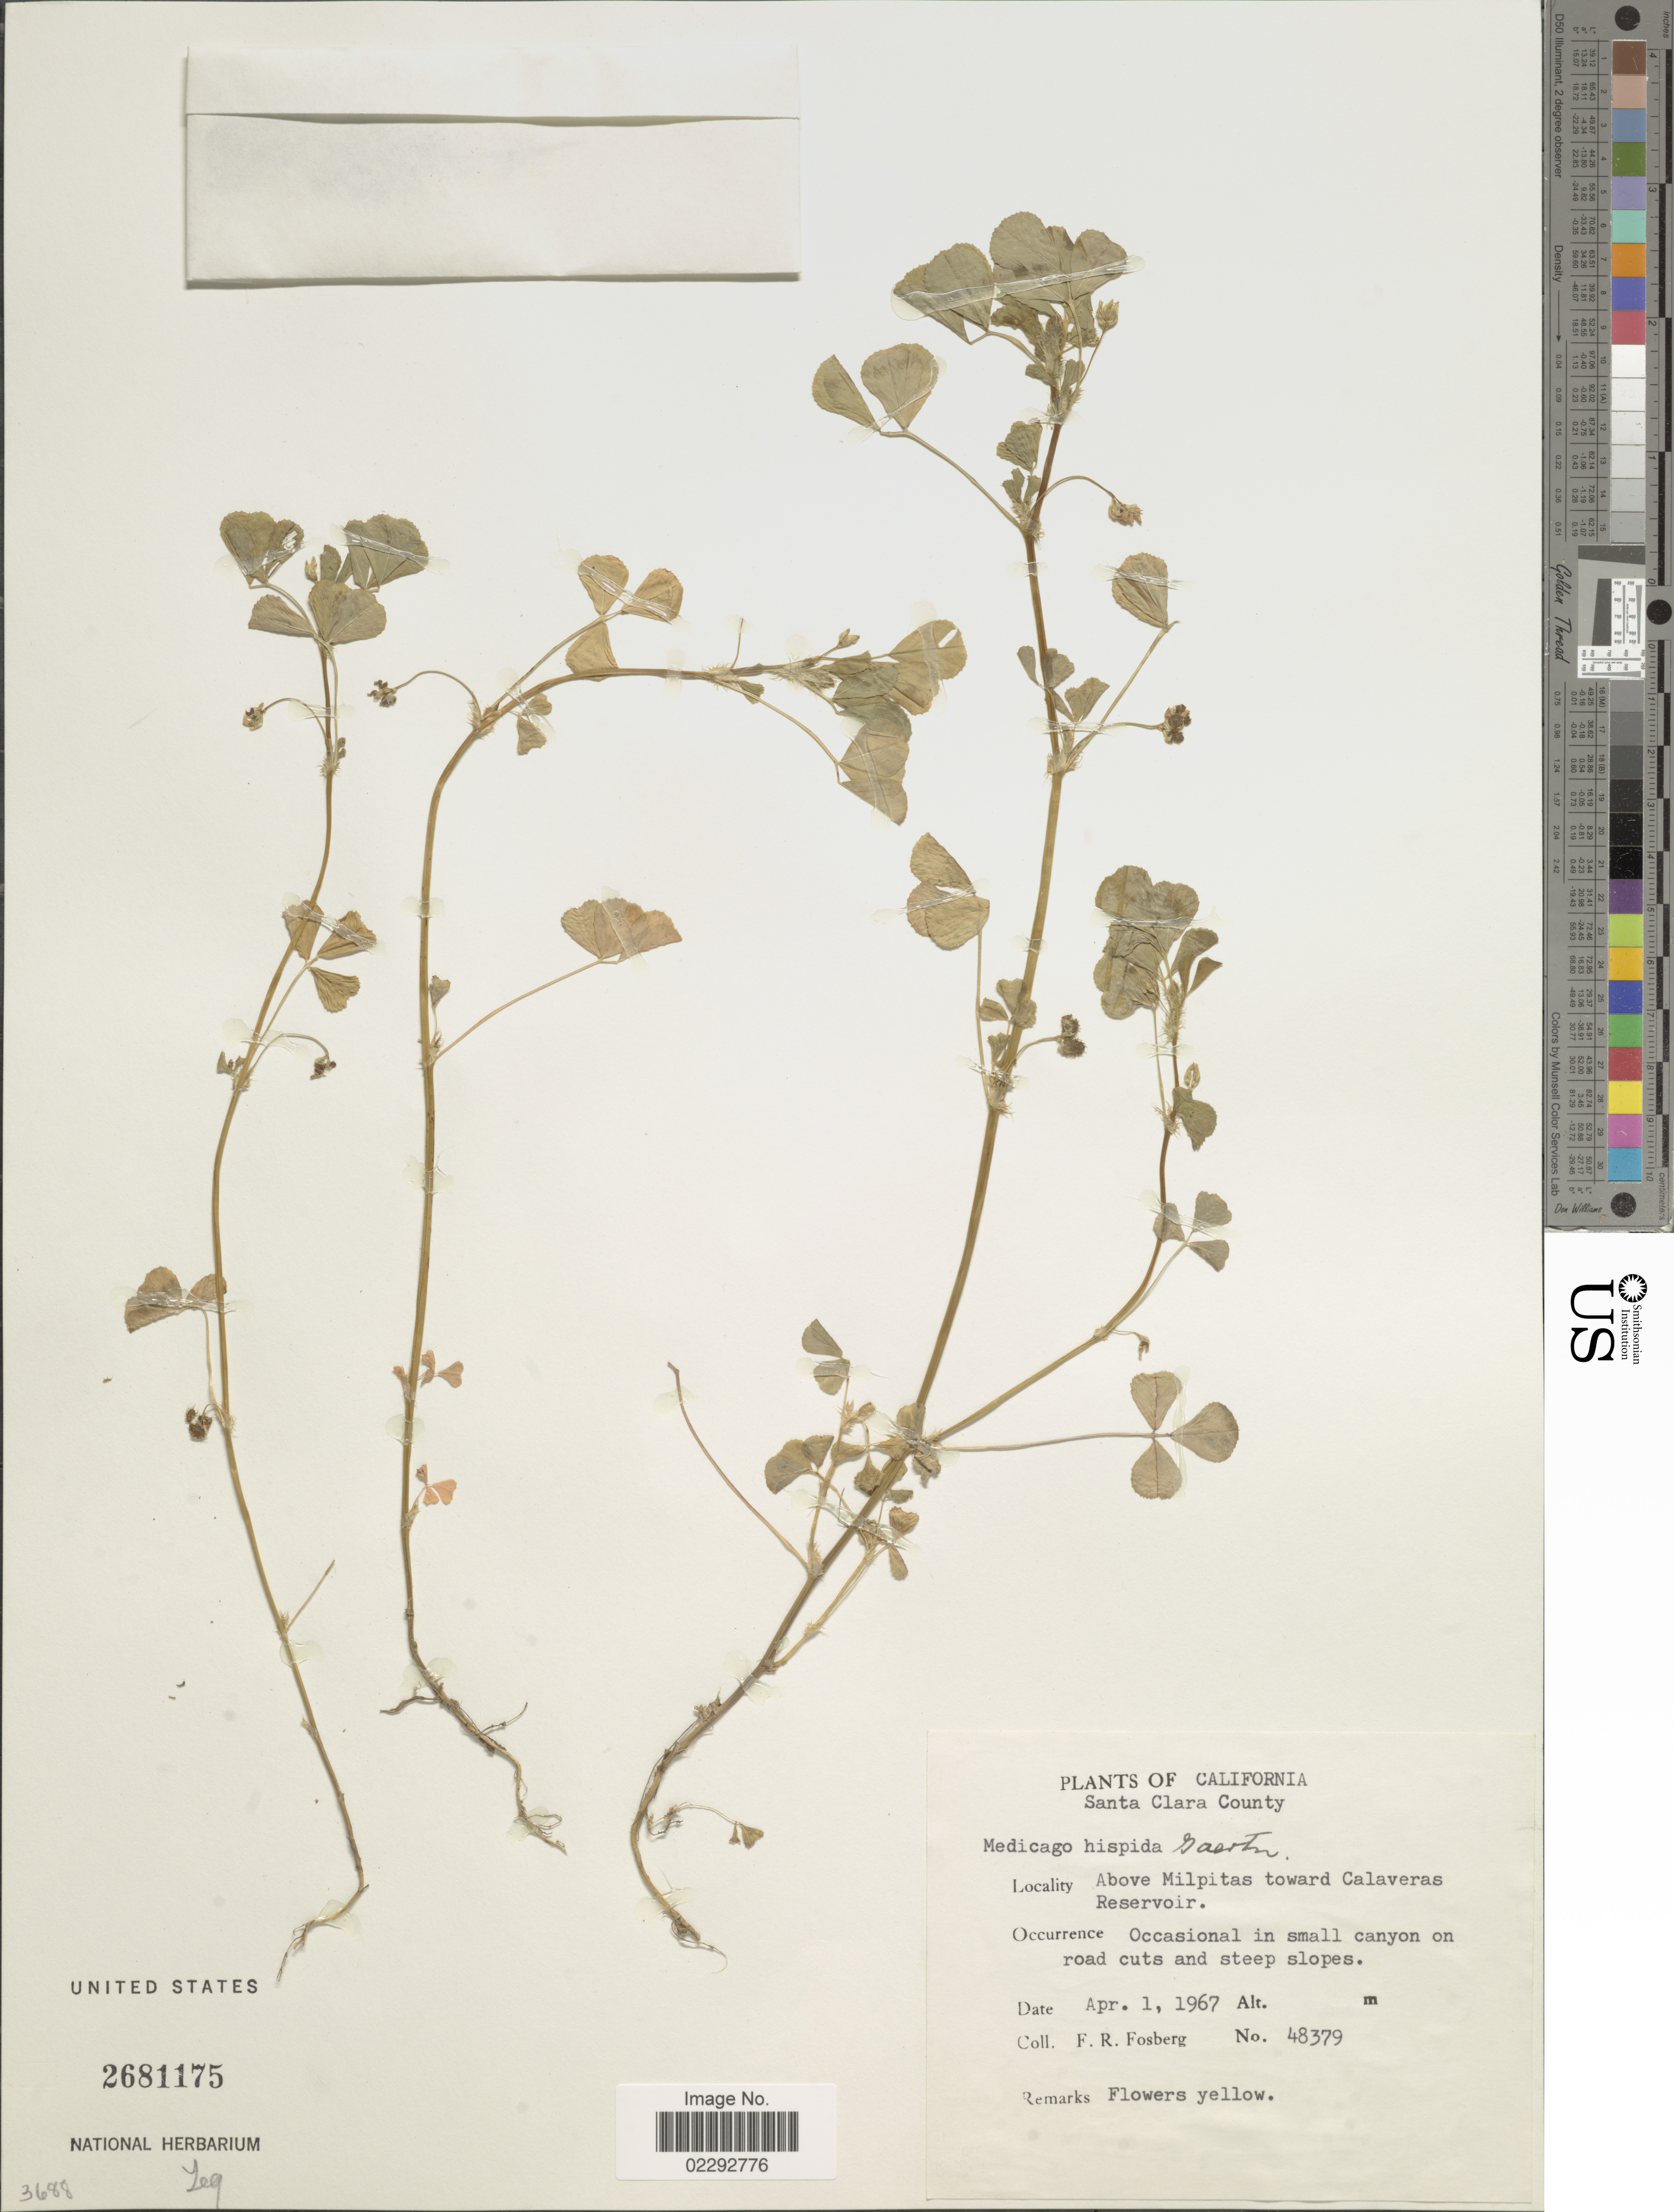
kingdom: Plantae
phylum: Tracheophyta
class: Magnoliopsida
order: Fabales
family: Fabaceae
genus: Medicago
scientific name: Medicago hispida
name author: Gaertn.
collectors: F. R. Fosberg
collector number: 48379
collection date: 1967-04-01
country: United States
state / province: California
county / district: Santa Clara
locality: Santa Clara County. Above Milpitas toward Calaveras Reservoir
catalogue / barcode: US 2681175